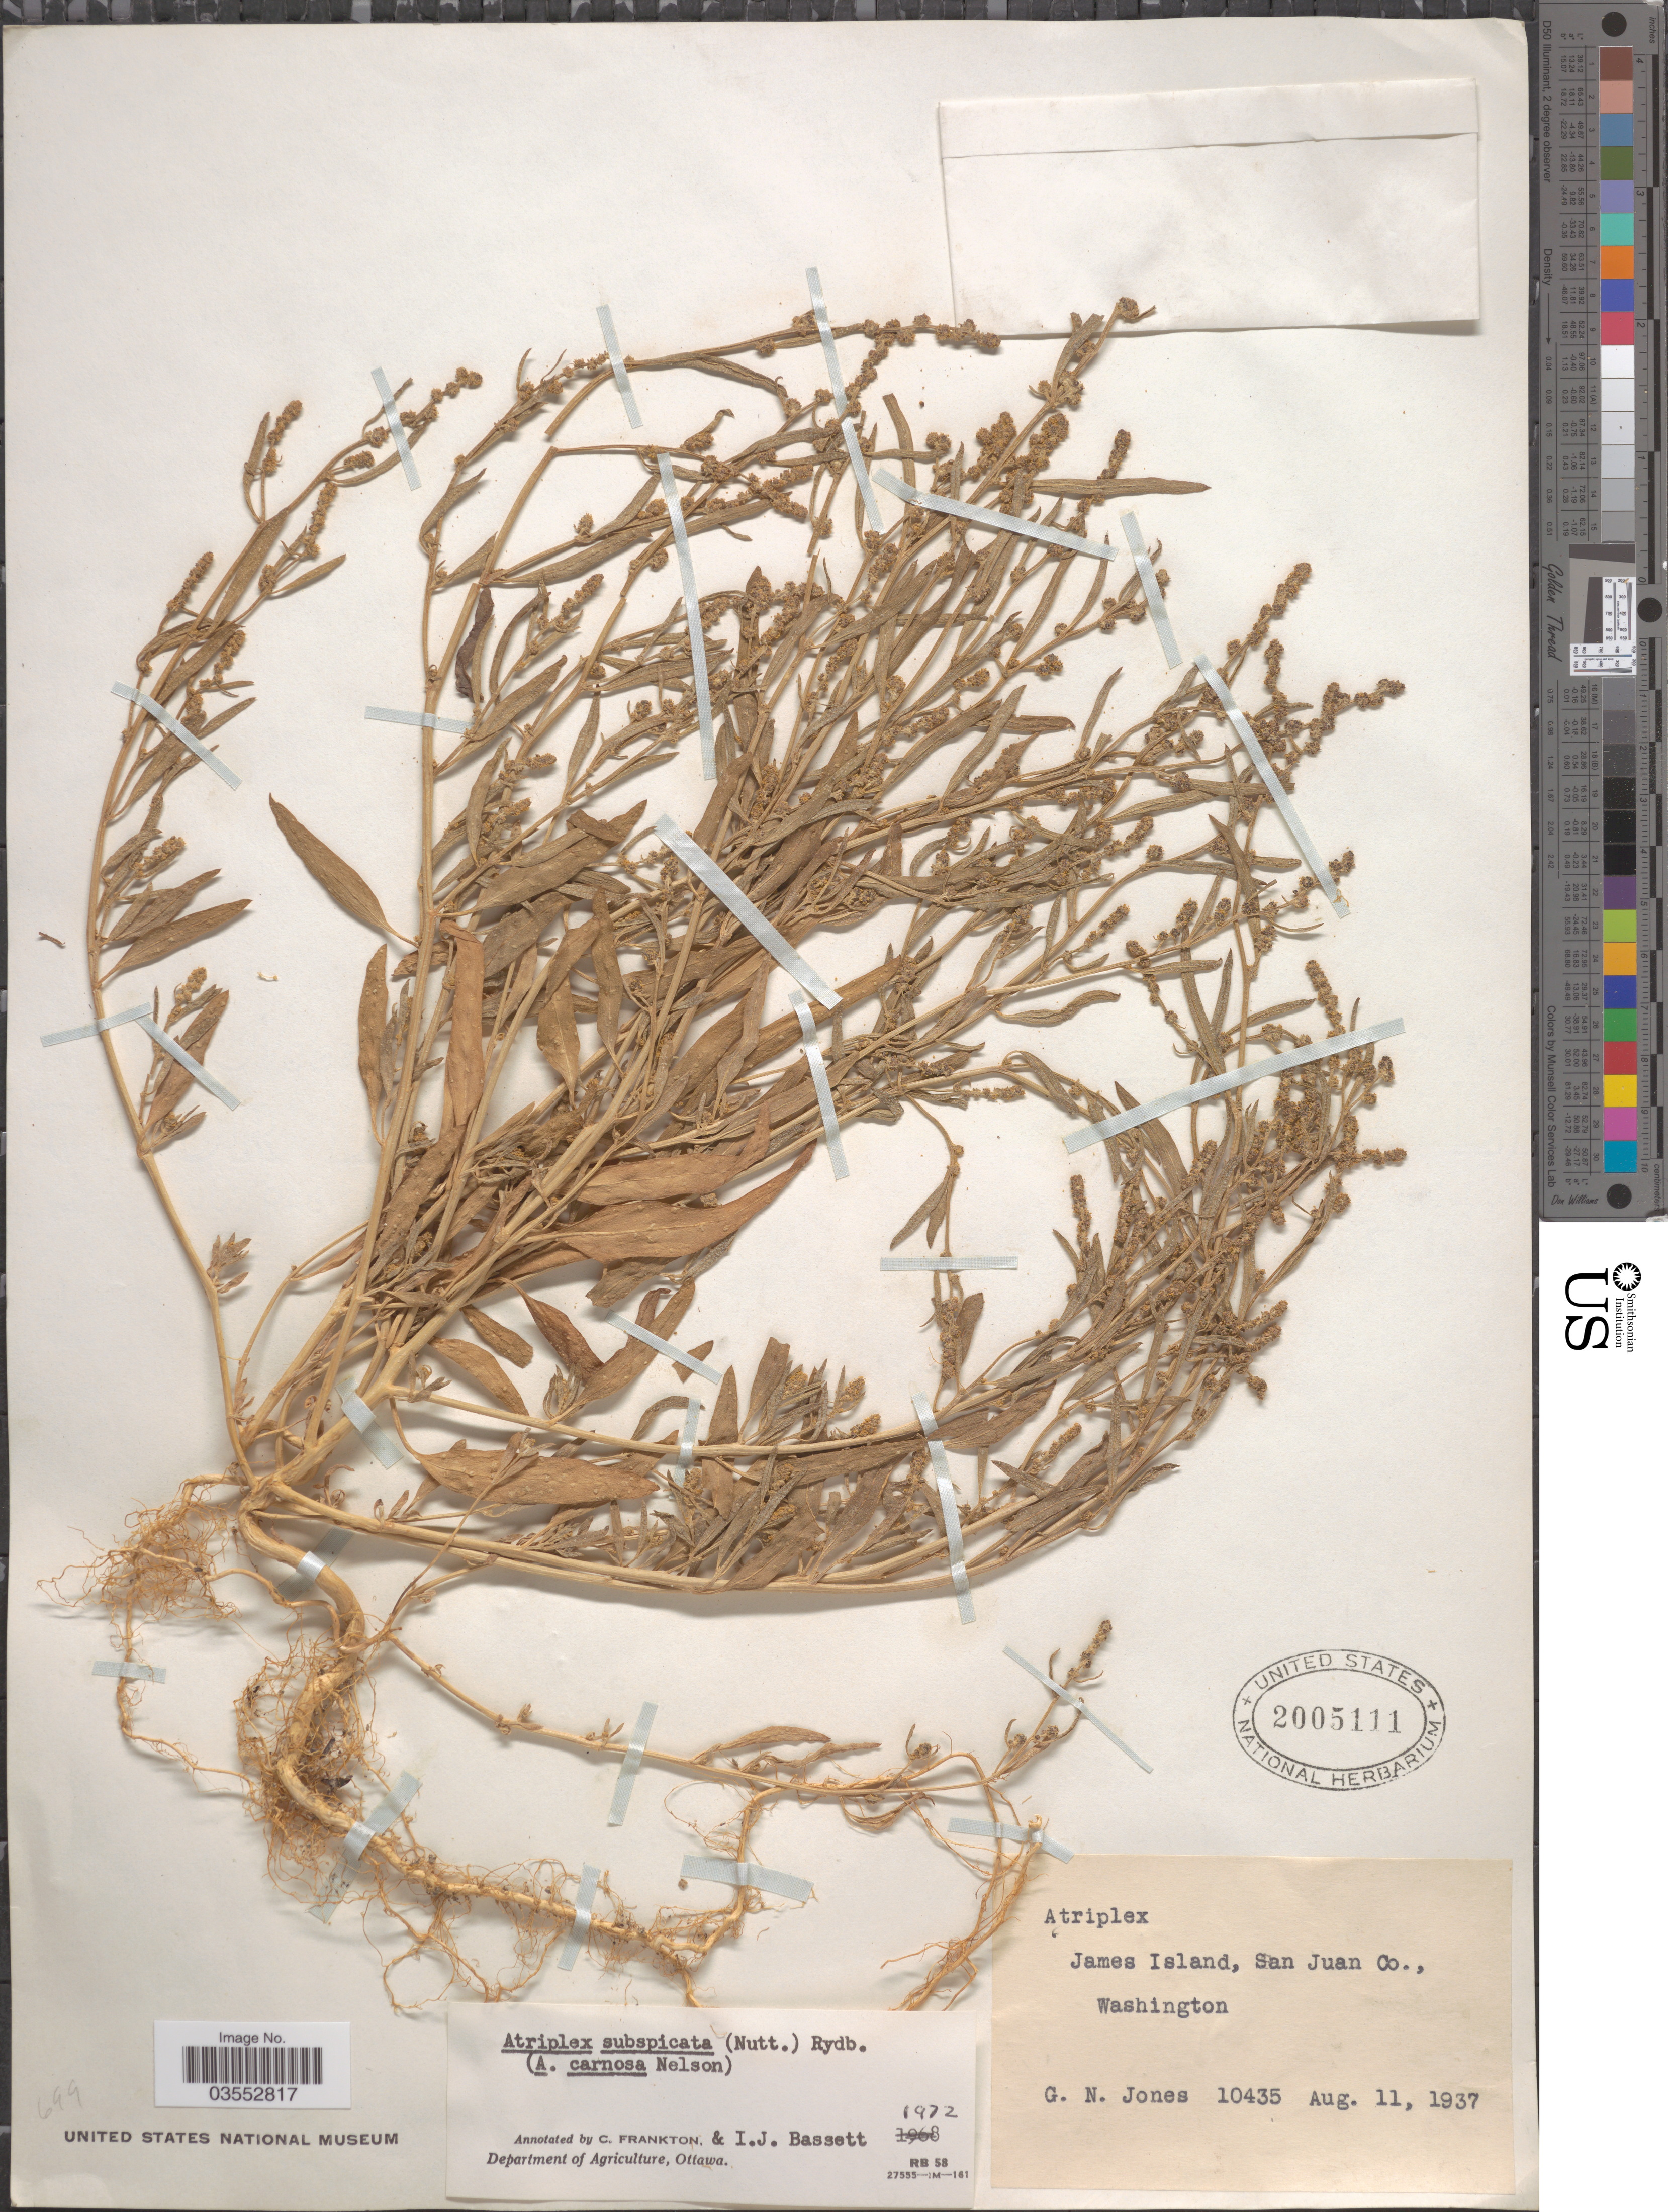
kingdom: Plantae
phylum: Tracheophyta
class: Magnoliopsida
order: Caryophyllales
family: Amaranthaceae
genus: Atriplex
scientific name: Atriplex subspicata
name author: (Nutt.) Rydb.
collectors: G. N. Jones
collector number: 10435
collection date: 1937-08-11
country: United States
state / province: Washington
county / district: San Juan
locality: James Island, San Juan Co.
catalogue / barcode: US 2005111